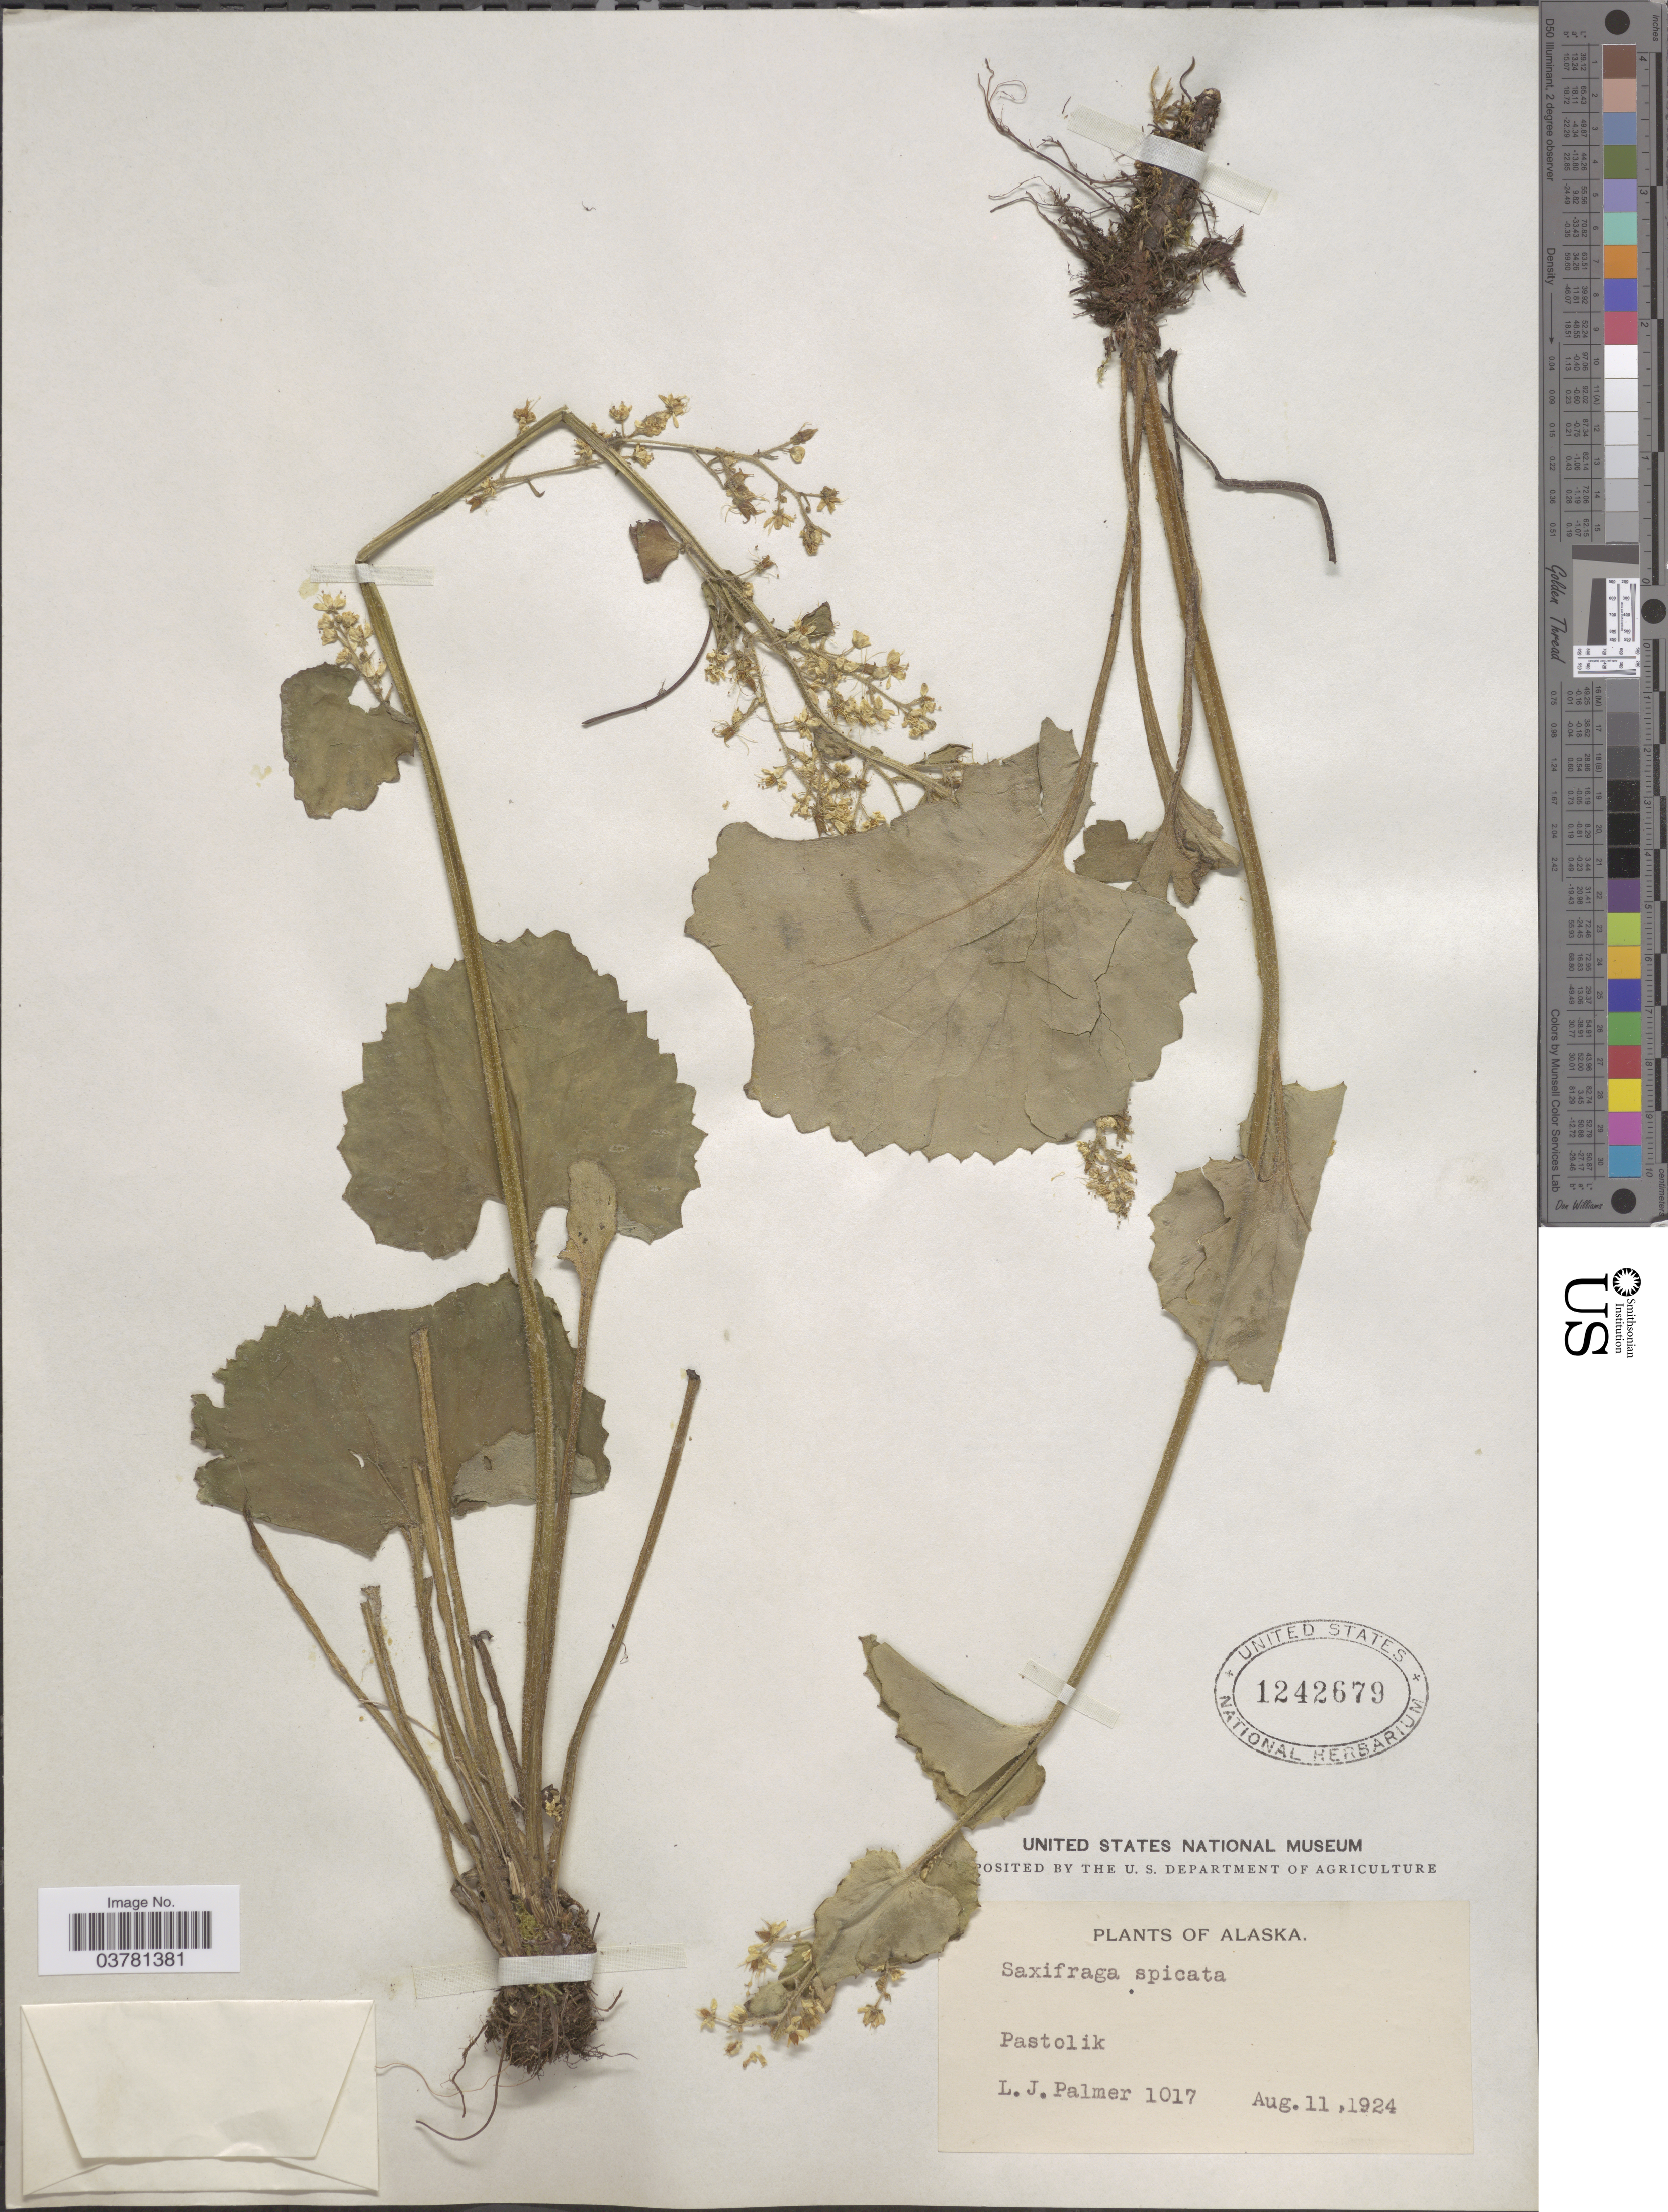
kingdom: Plantae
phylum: Tracheophyta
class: Magnoliopsida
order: Saxifragales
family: Saxifragaceae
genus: Micranthes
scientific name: Micranthes spicata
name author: (D. Don) Small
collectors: L. J. Palmer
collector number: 1017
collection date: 1924-08-11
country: United States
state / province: Alaska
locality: Pastolik.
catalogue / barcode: US 1242679